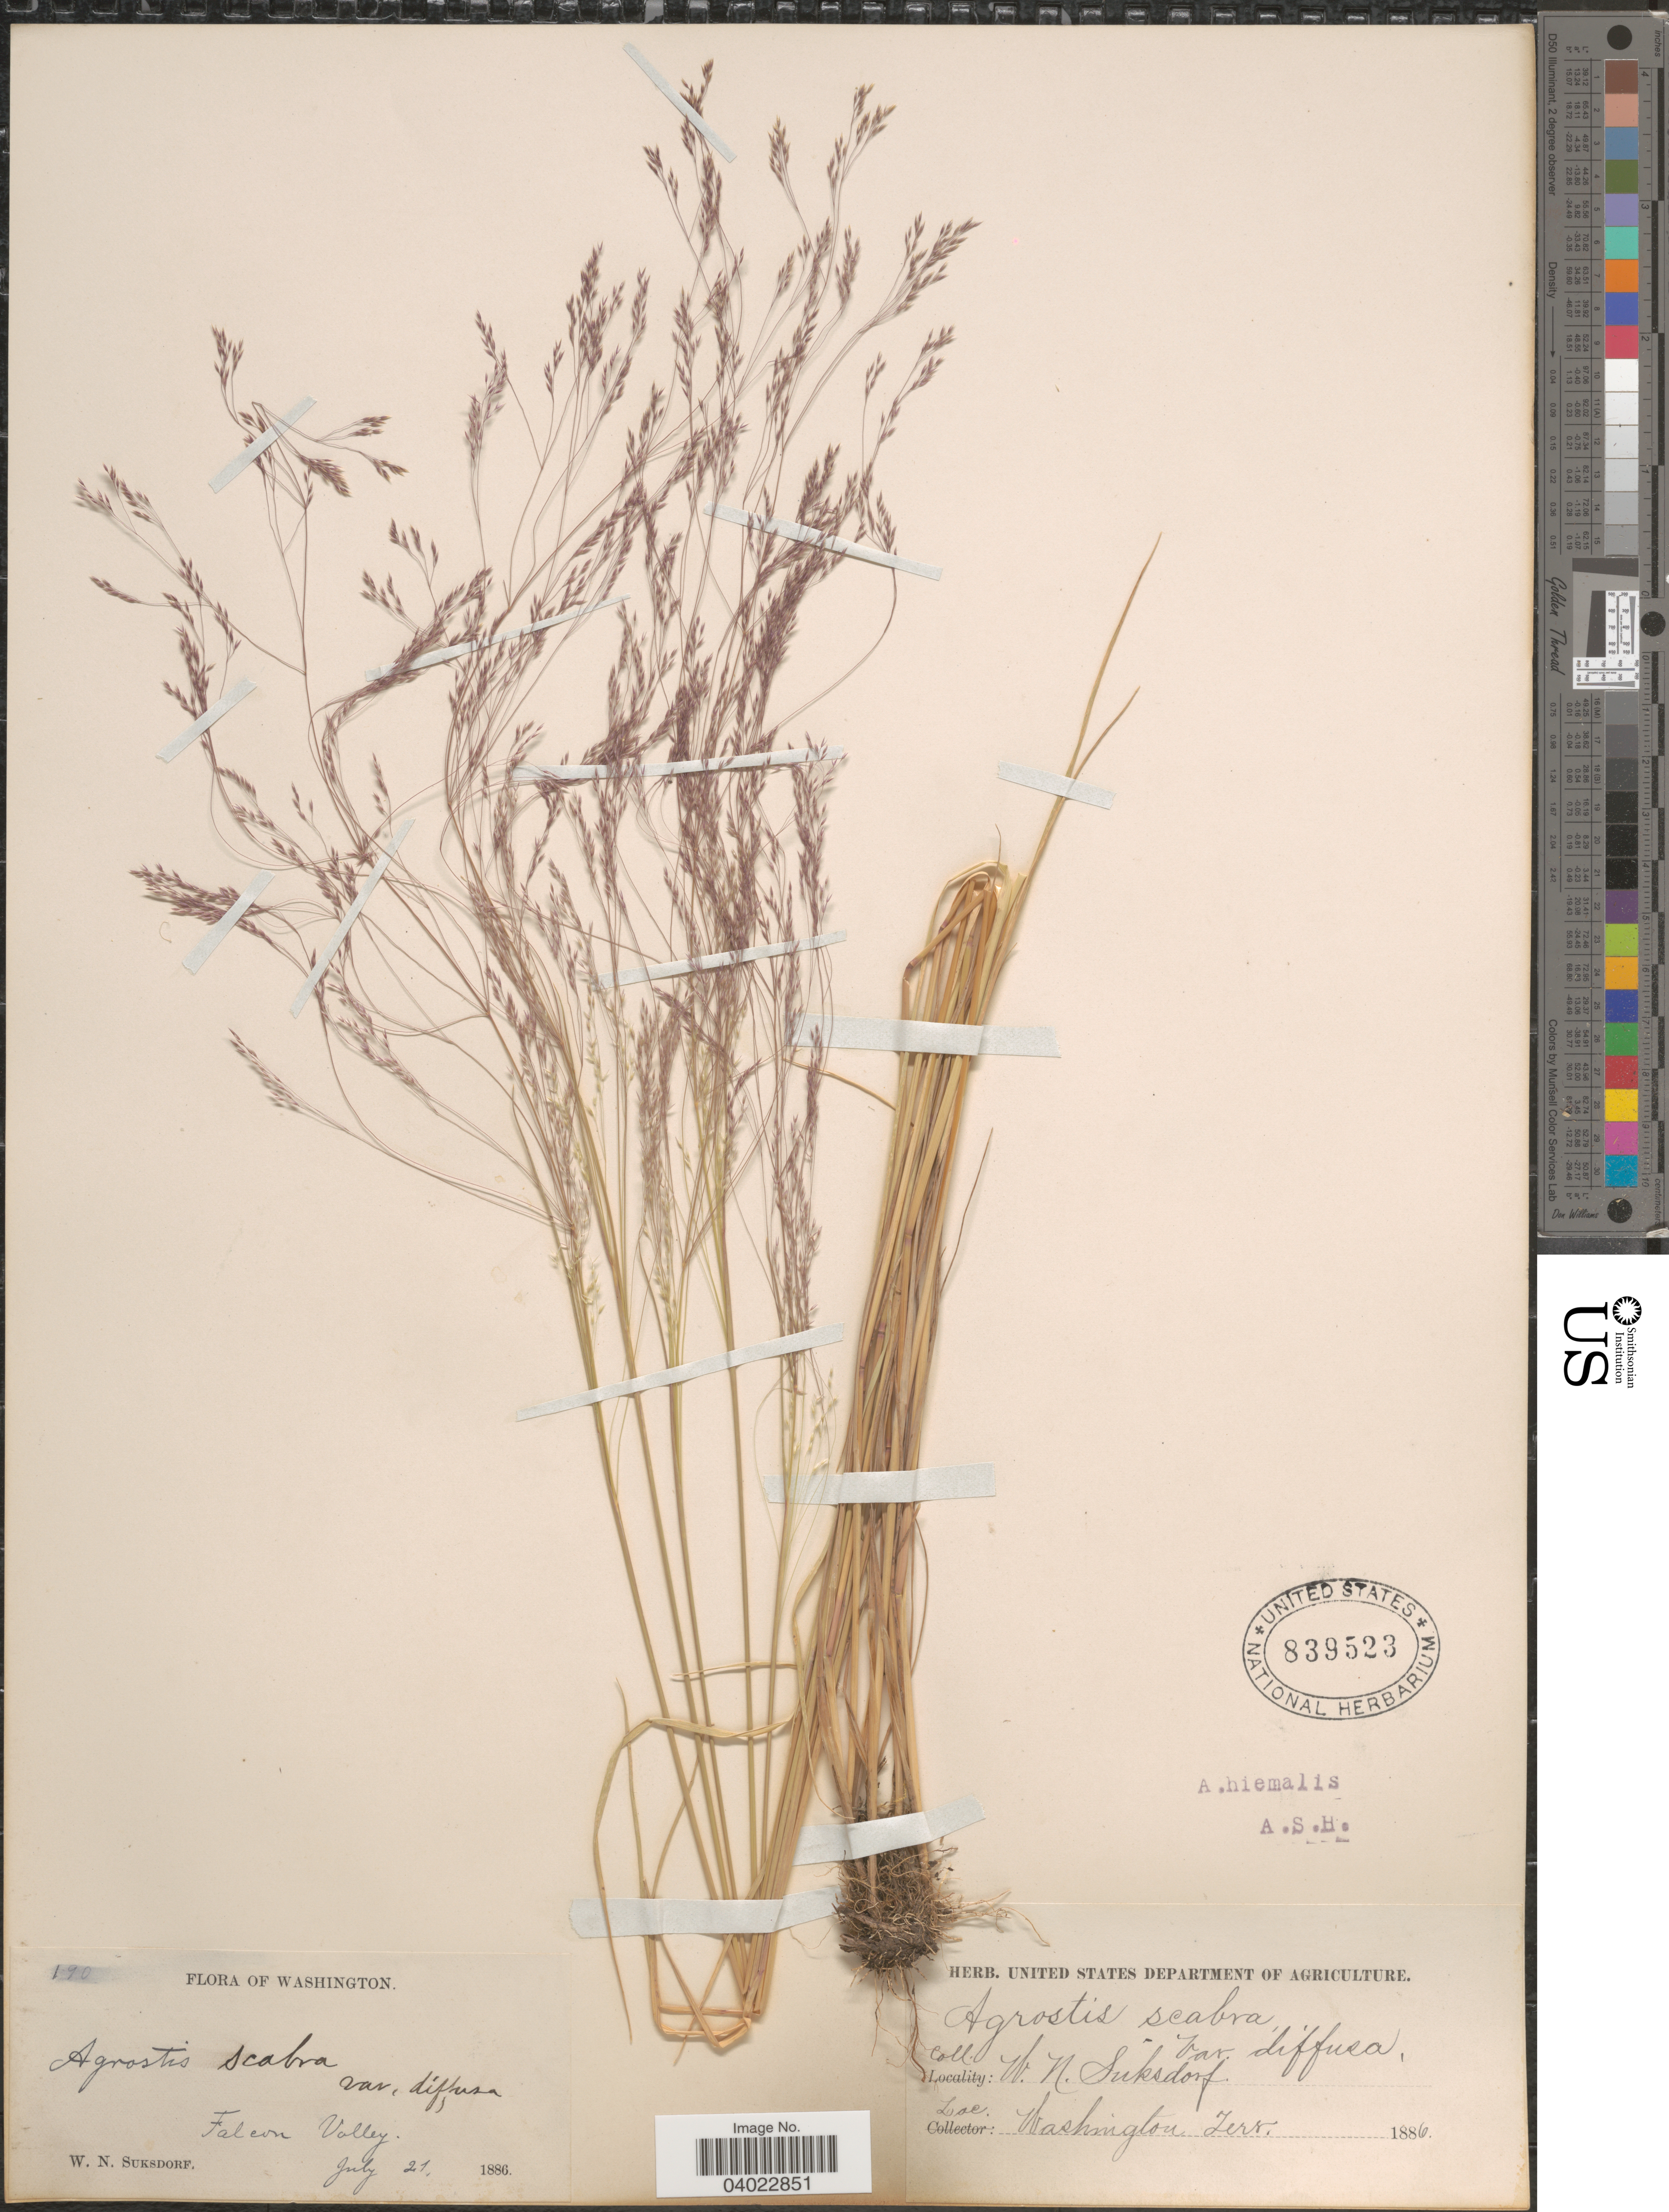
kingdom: Plantae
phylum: Tracheophyta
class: Liliopsida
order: Poales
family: Poaceae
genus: Agrostis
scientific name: Agrostis scabra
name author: Willd.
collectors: W. N. Suksdorf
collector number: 190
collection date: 1886-07-21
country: United States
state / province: Washington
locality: Falcon Valley. Washington Terr.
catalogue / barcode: US 839523